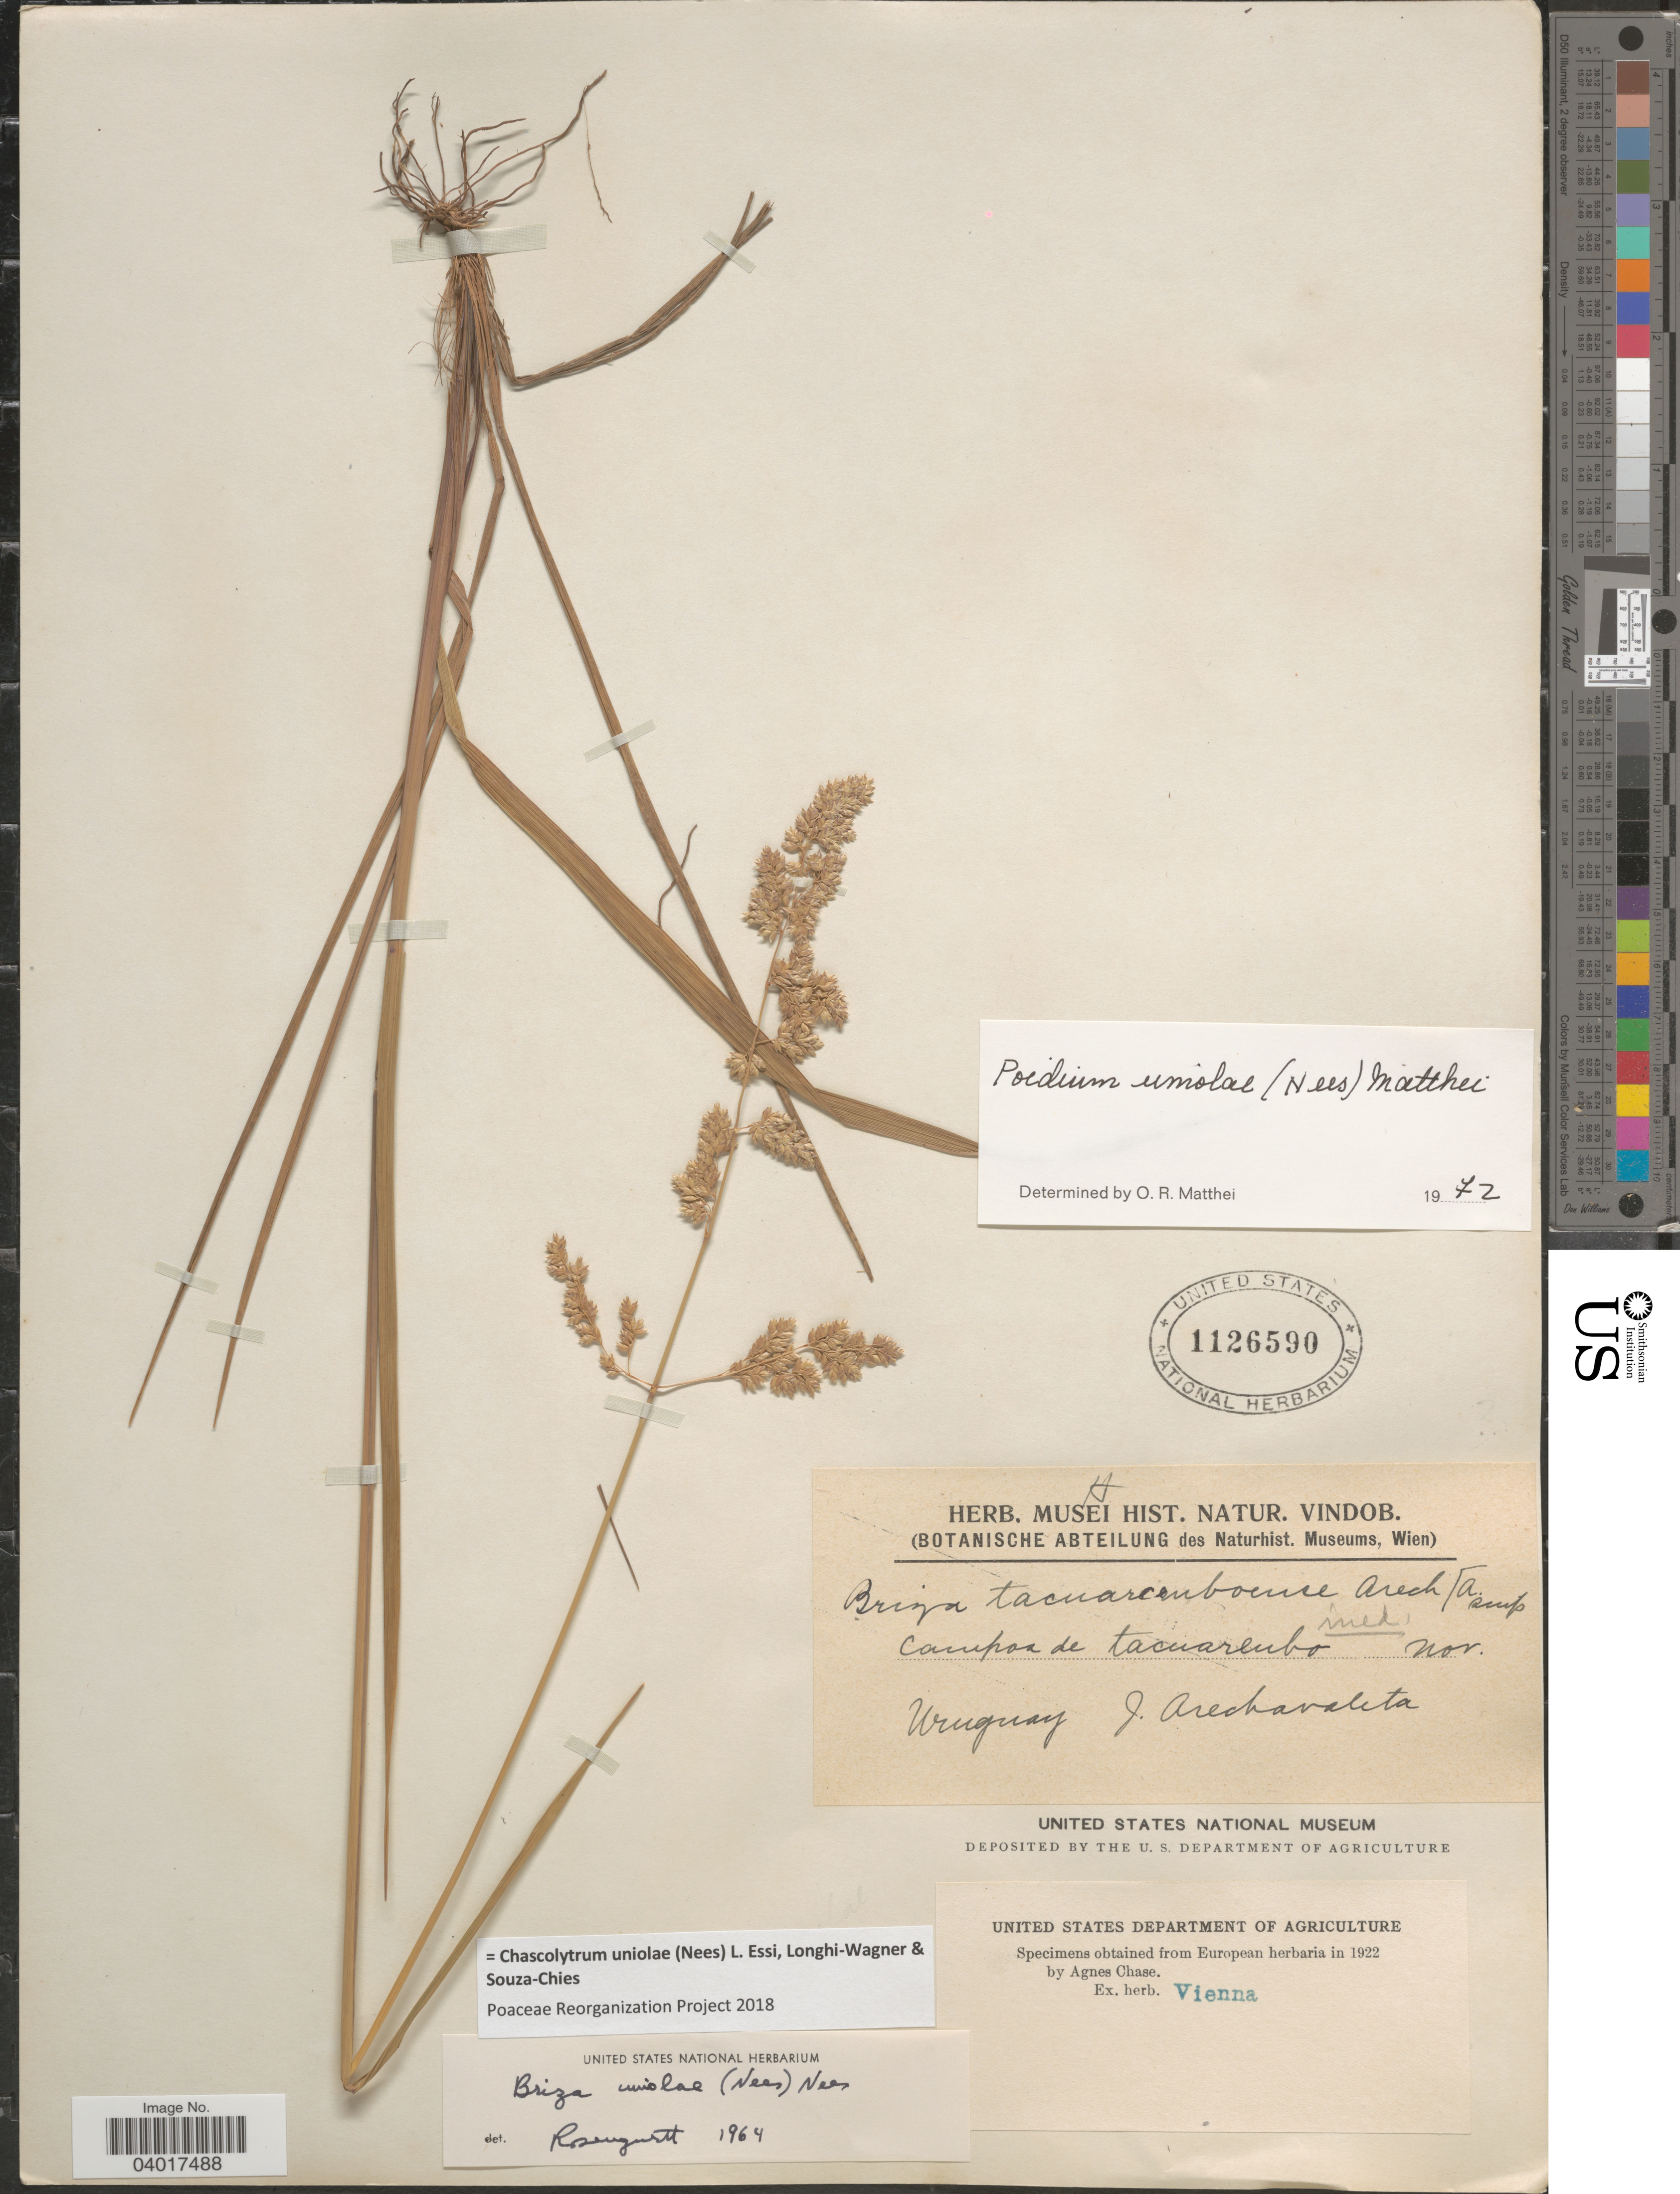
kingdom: Plantae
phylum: Tracheophyta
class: Liliopsida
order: Poales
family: Poaceae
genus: Chascolytrum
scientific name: Chascolytrum uniolae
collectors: J. Arechavaleta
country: Uruguay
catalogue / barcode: US 1126590